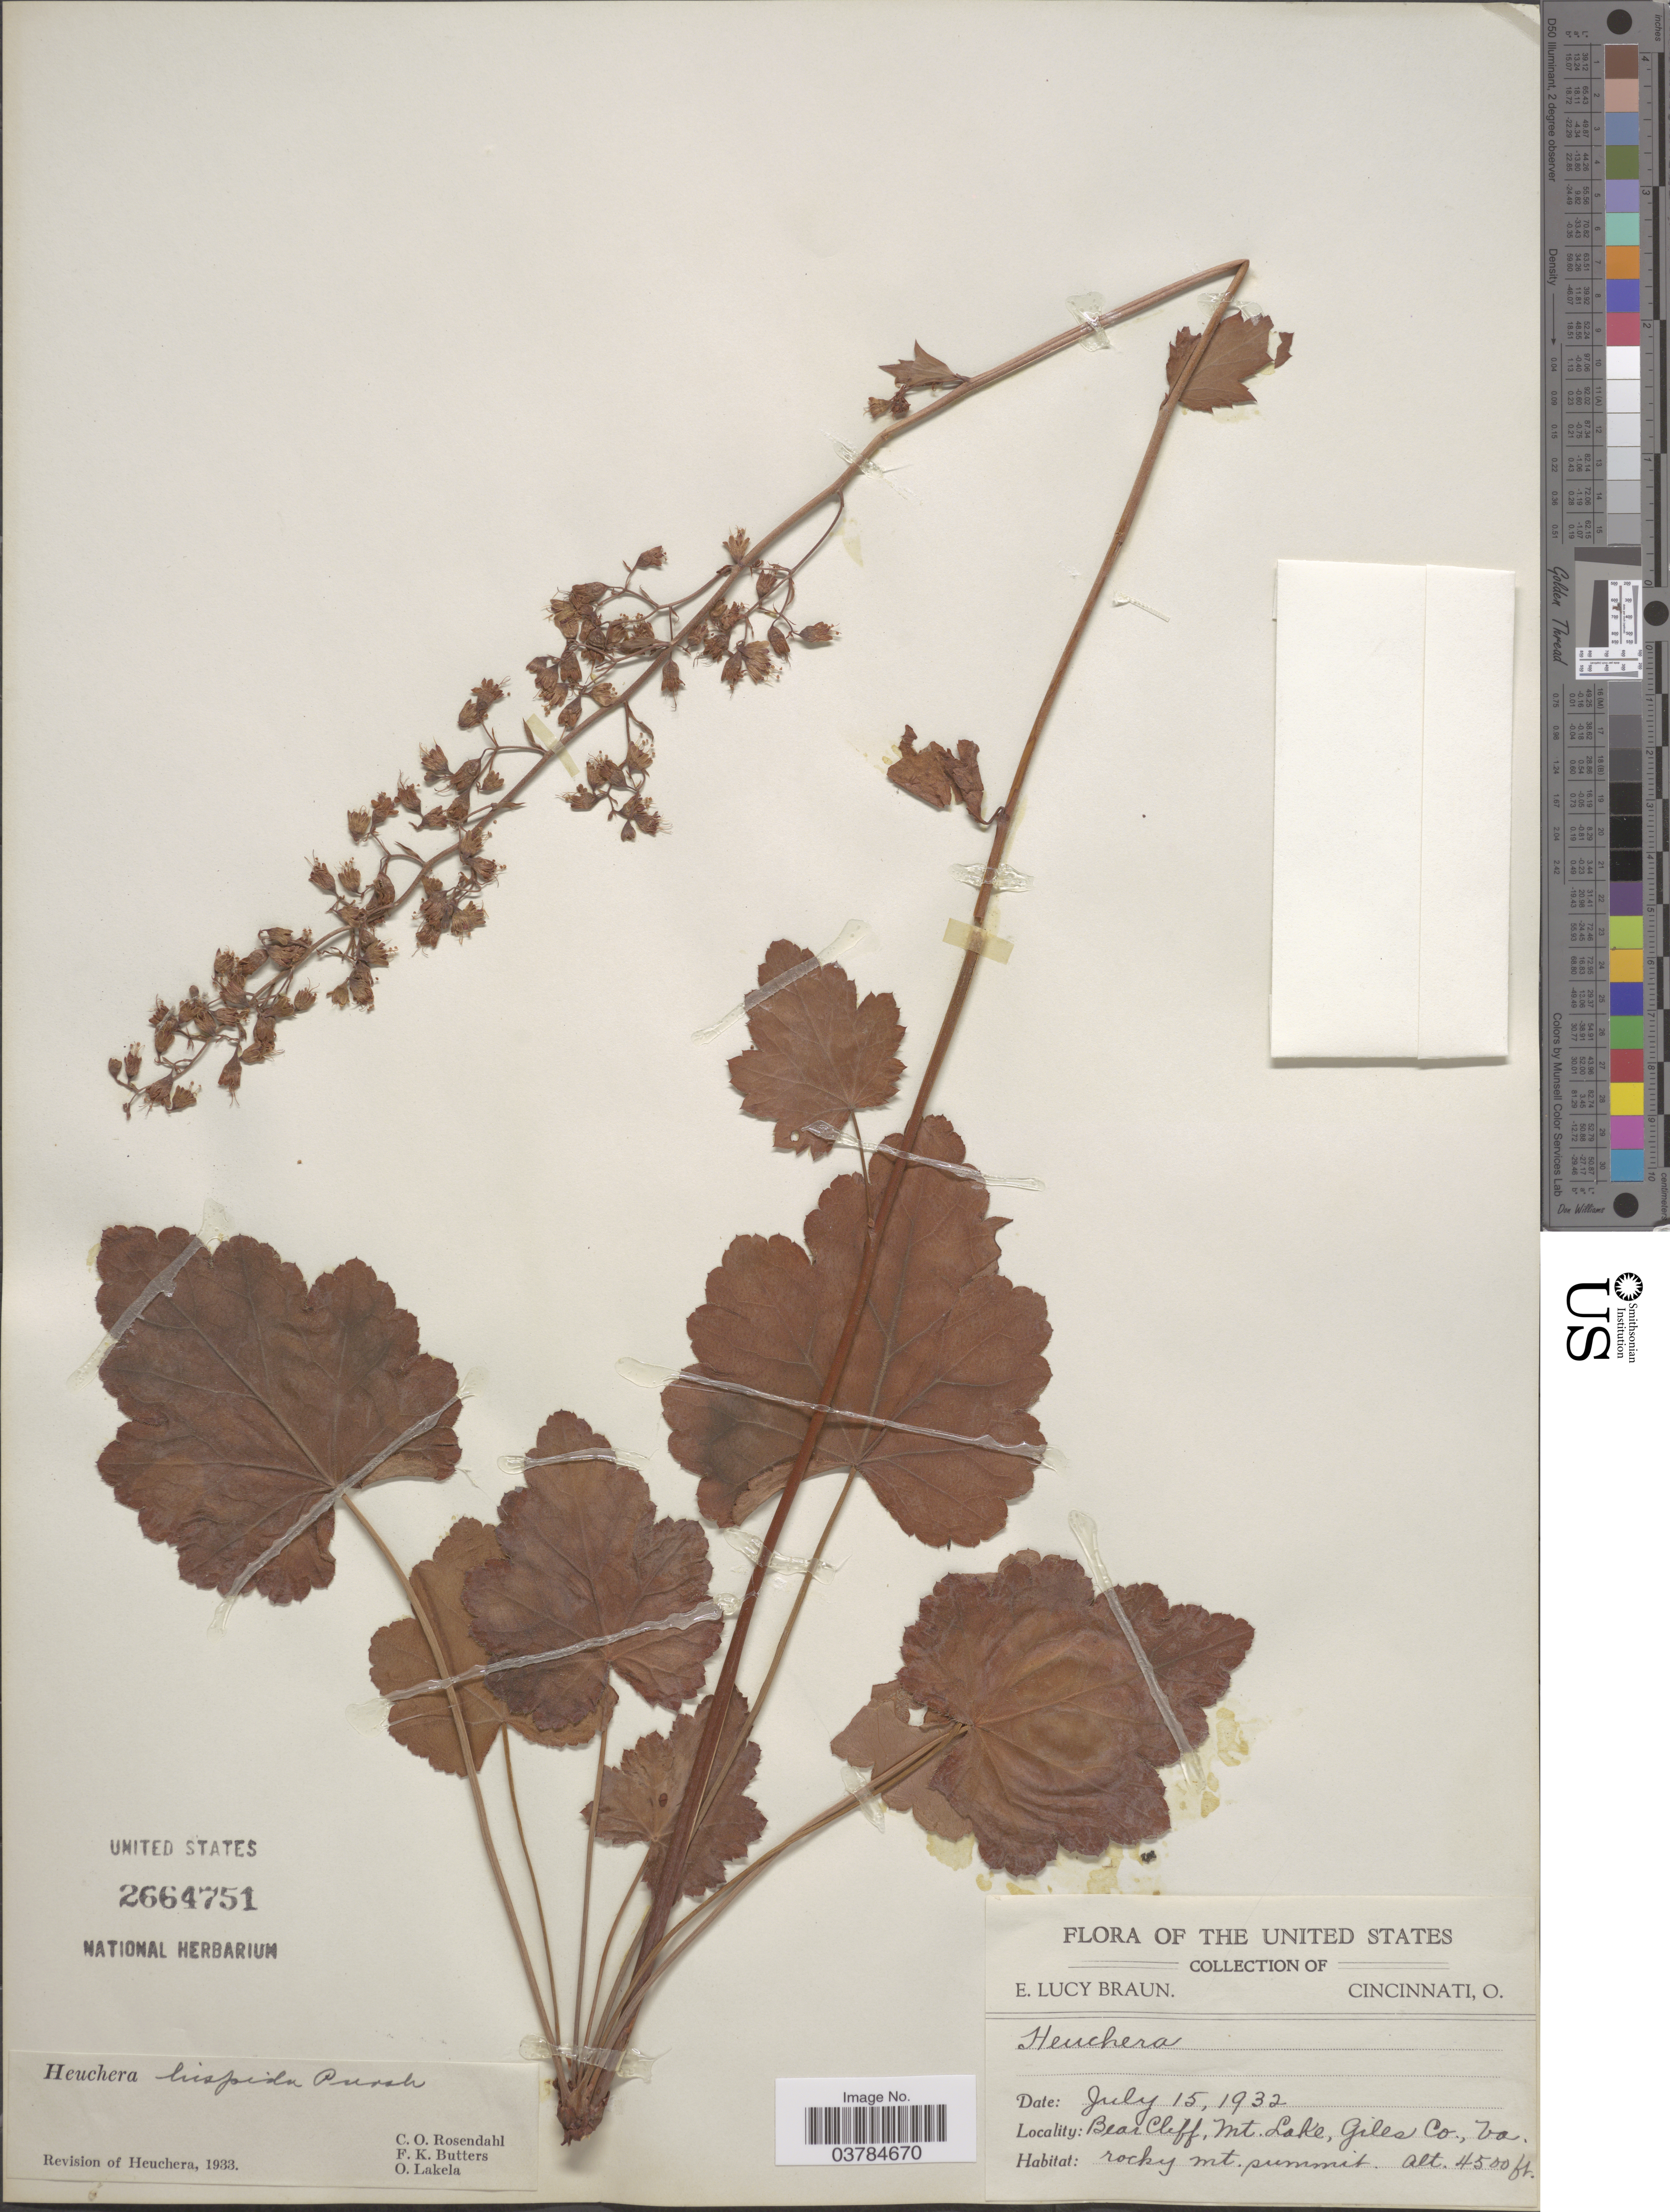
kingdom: Plantae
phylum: Tracheophyta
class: Magnoliopsida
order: Saxifragales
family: Saxifragaceae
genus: Heuchera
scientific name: Heuchera hispida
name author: Pursh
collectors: E. L. Braun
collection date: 1932-07-15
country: United States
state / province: Virginia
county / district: Giles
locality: Bear Cliff, Mt. Lake, Giles Co.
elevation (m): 1372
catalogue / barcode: US 2664751